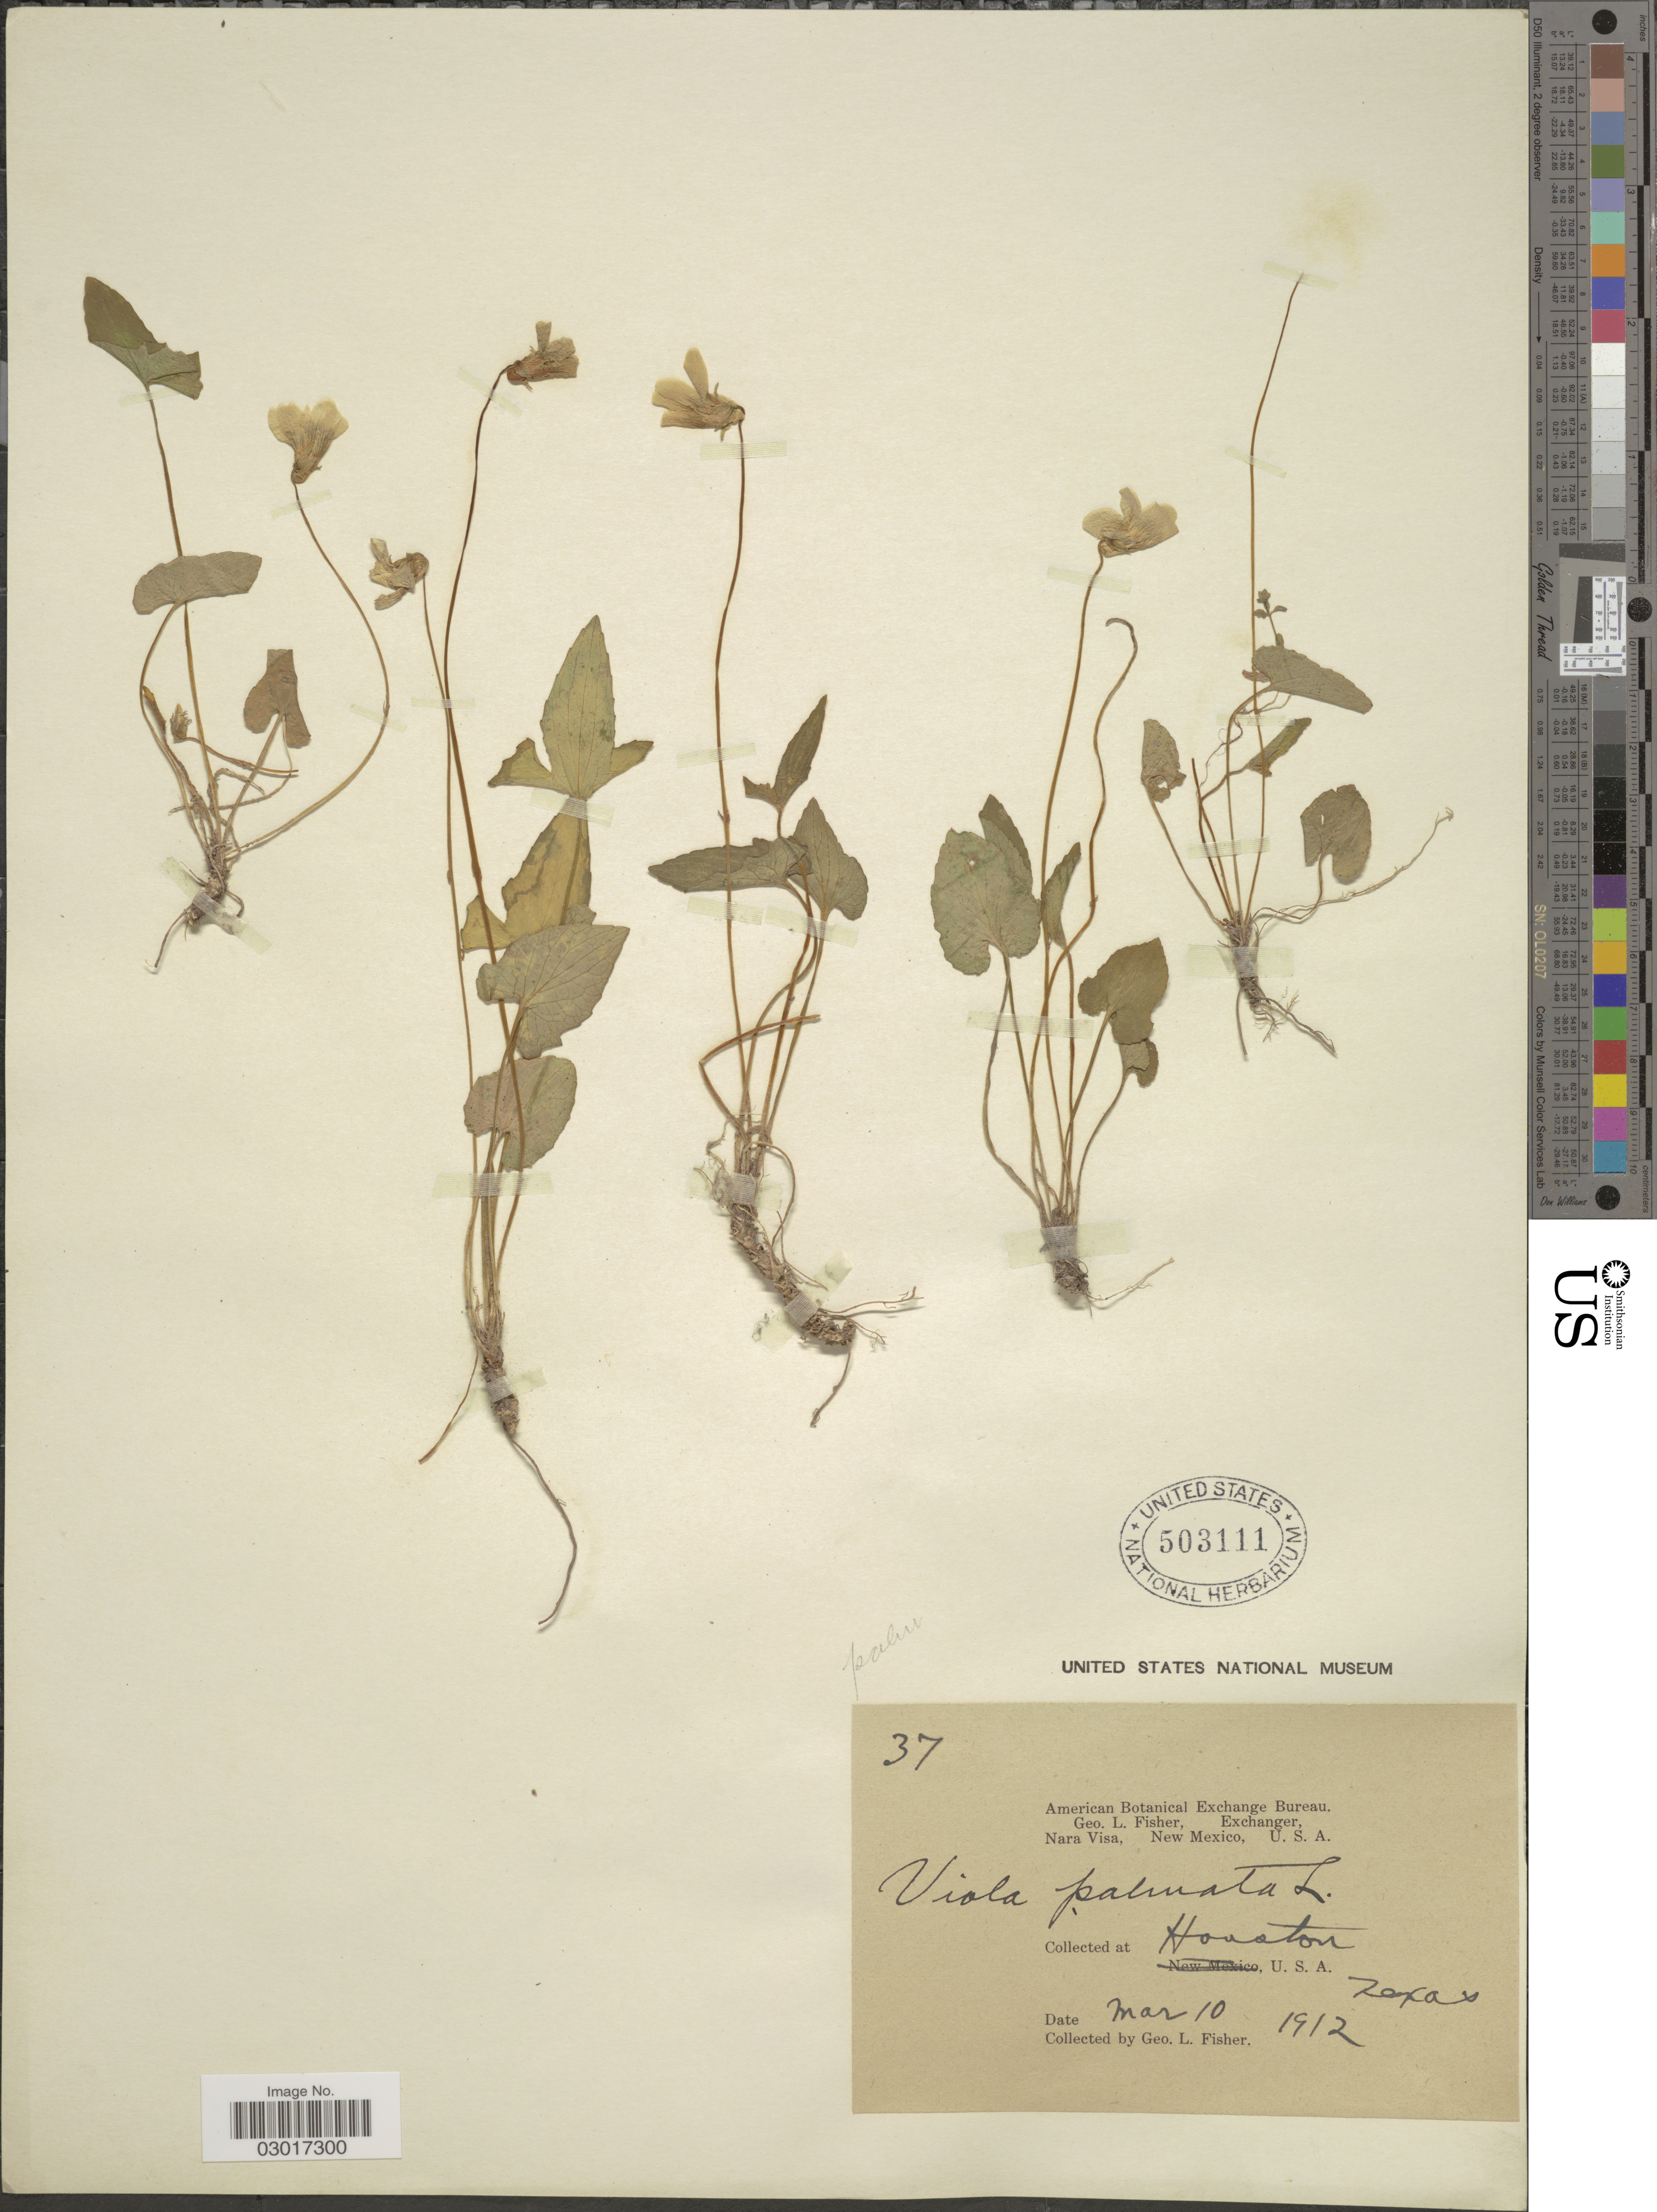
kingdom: Plantae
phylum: Tracheophyta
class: Magnoliopsida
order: Malpighiales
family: Violaceae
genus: Viola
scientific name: Viola triloba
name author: Schwein.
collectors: G. L. Fisher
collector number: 37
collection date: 1912-03-10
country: United States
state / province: Texas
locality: Houston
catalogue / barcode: US 503111